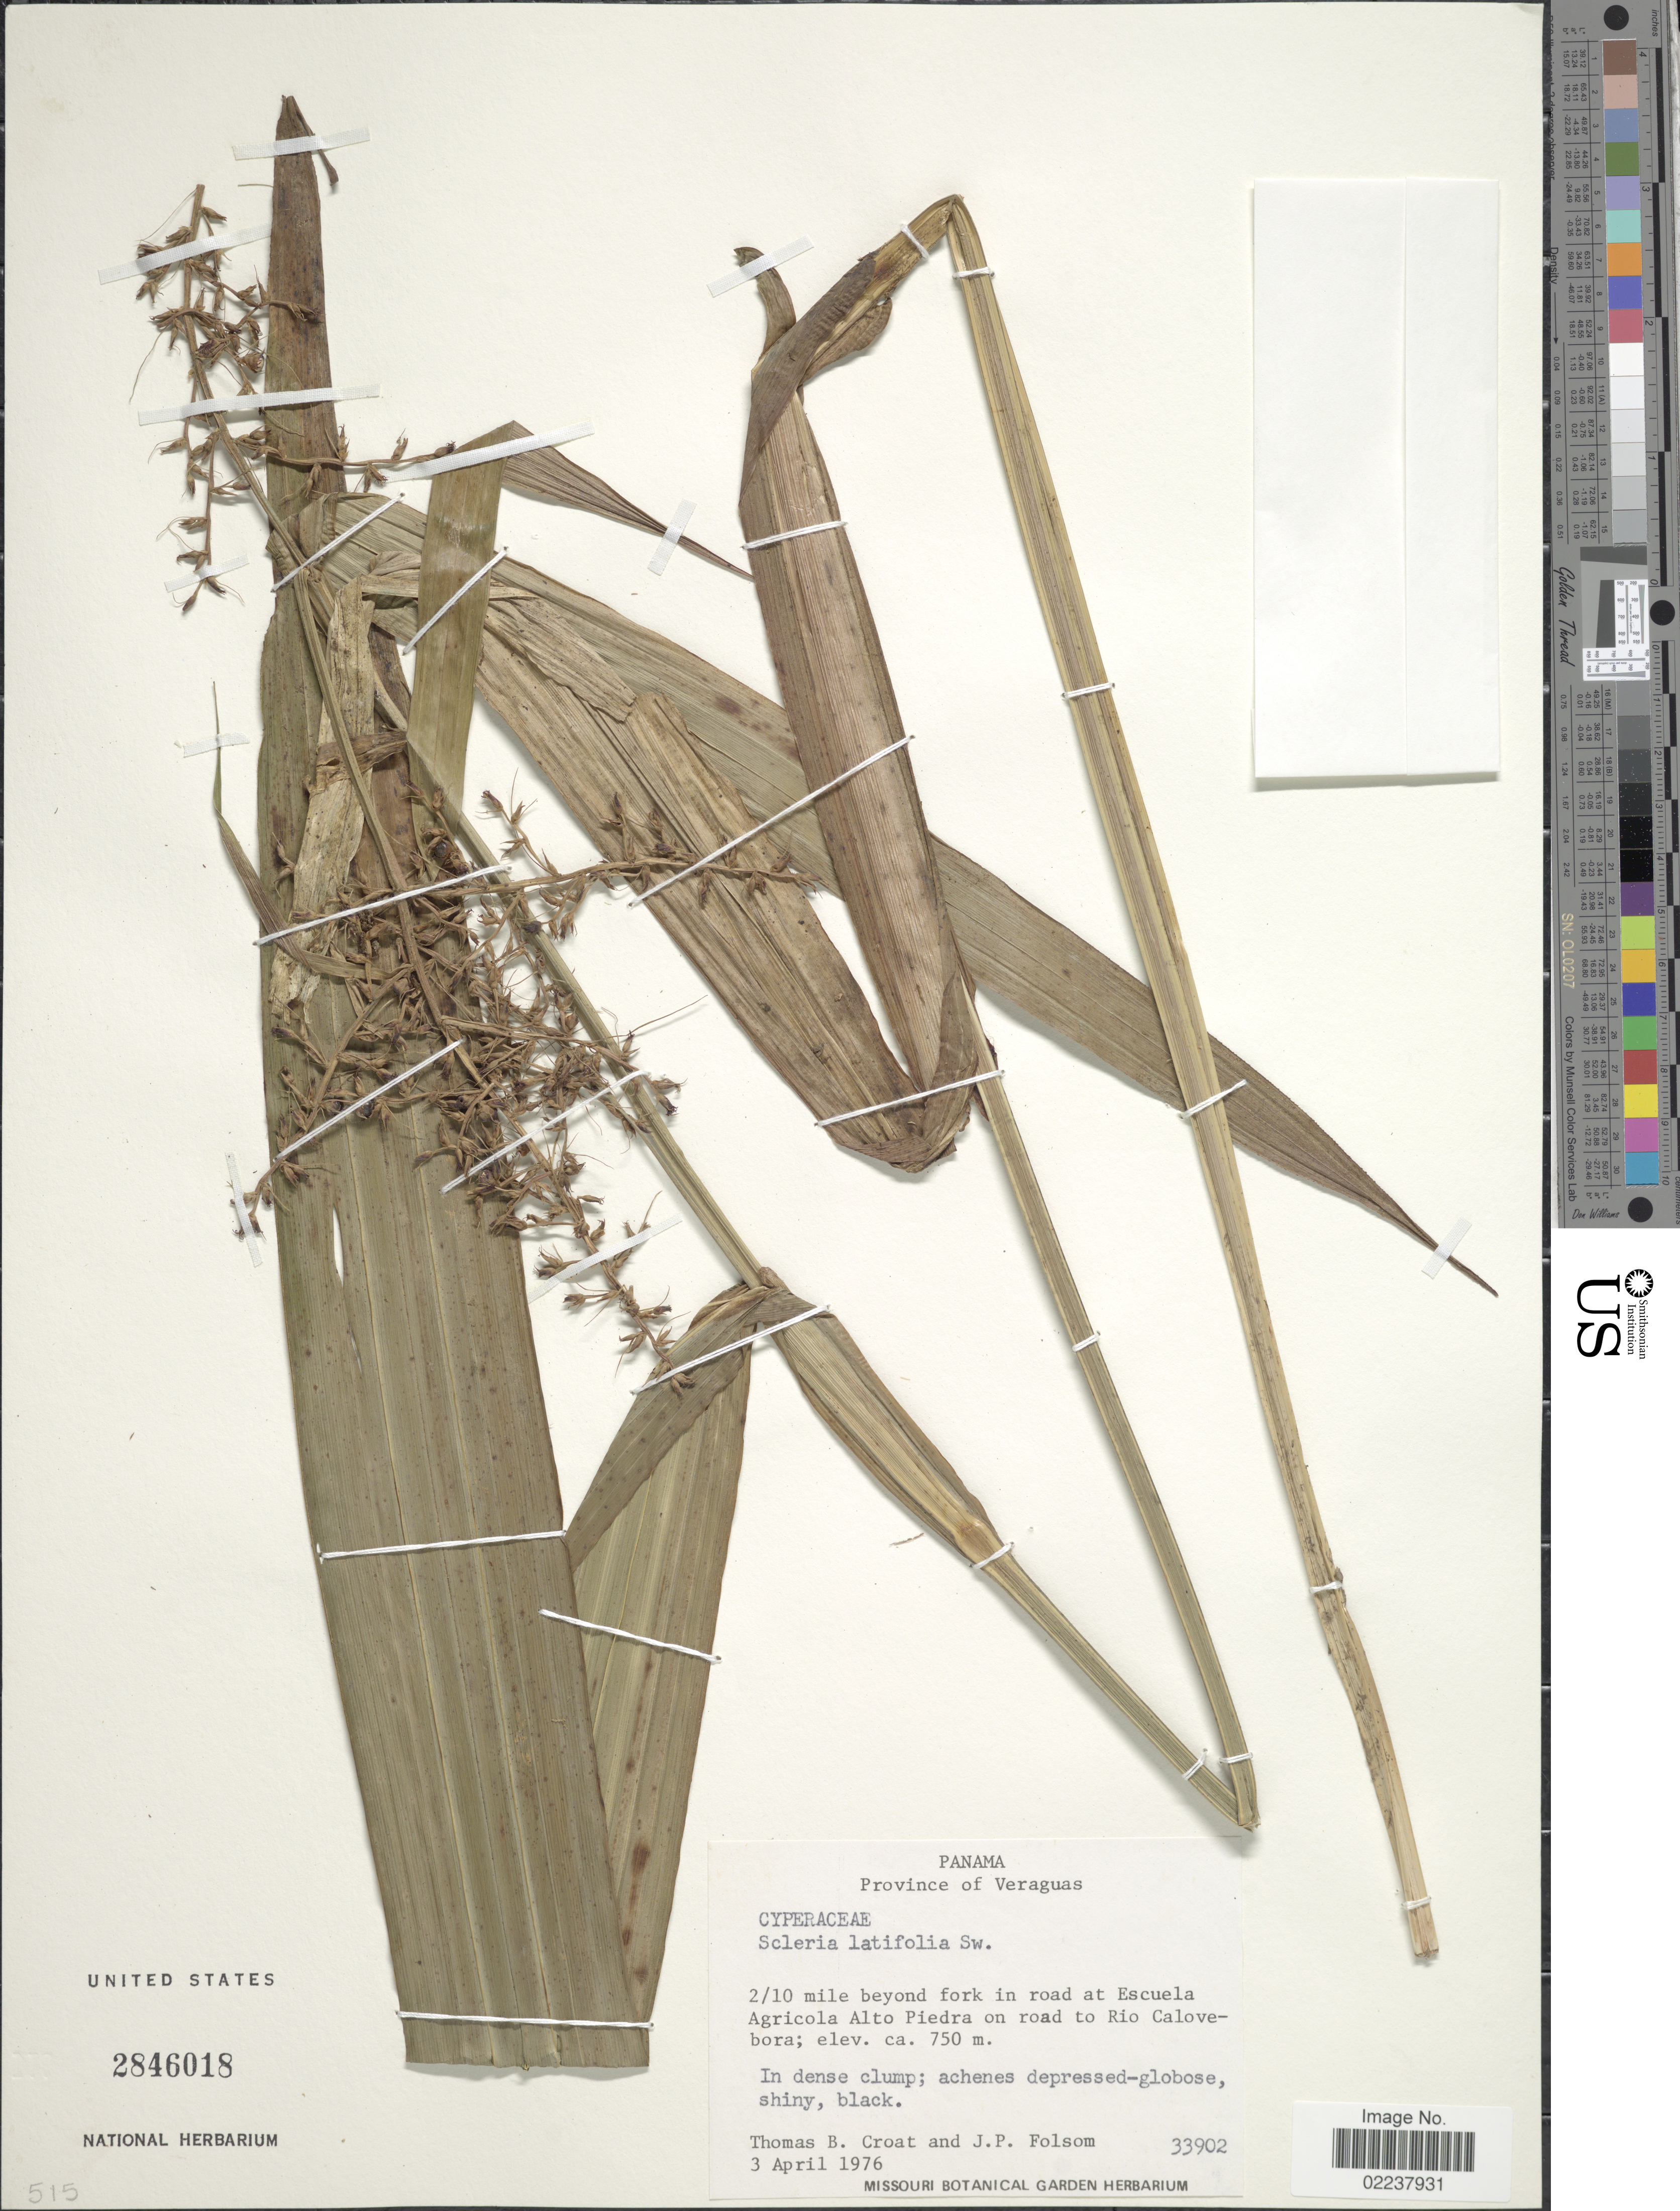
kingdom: Plantae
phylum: Tracheophyta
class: Liliopsida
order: Poales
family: Cyperaceae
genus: Scleria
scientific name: Scleria latifolia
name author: Sw.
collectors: T. B. Croat & J. P. Folsom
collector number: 33902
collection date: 1976-04-03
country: Panama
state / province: Veraguas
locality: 2/10 mile beyond fork in road at Escuela Agricola Alto Piedra on road to Rio Calovebora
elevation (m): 750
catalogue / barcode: US 2846018